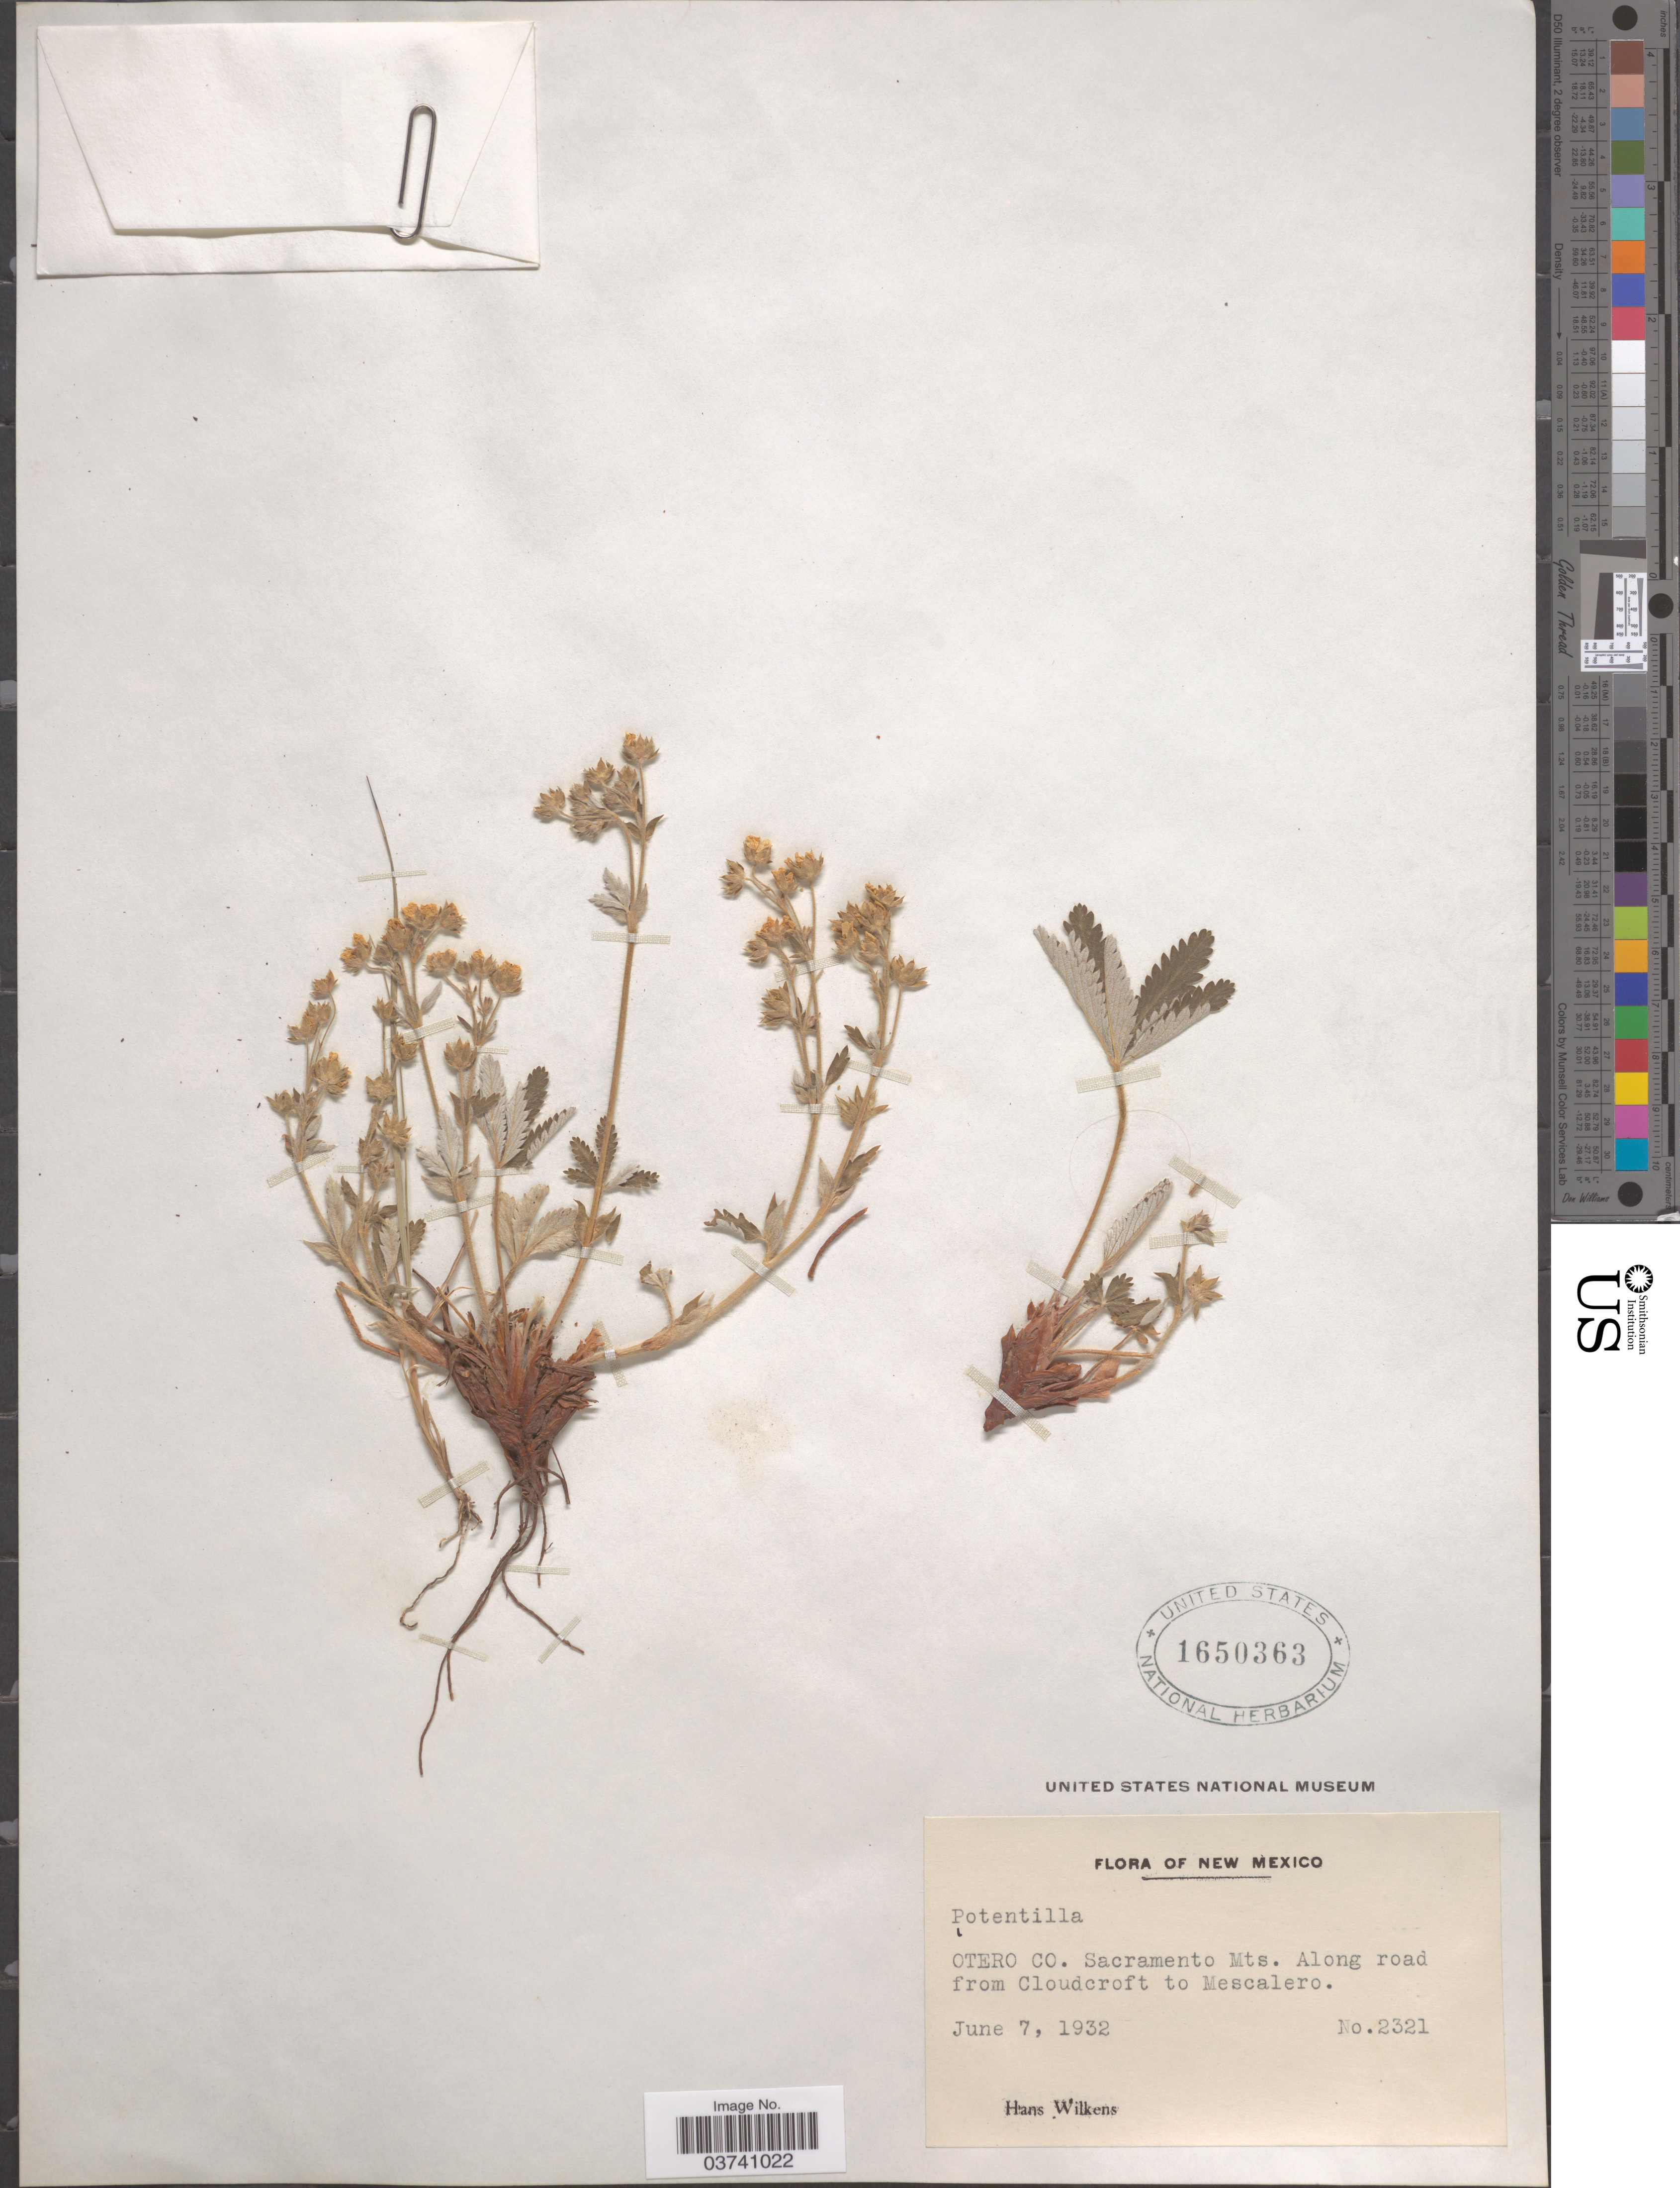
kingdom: Plantae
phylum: Tracheophyta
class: Magnoliopsida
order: Rosales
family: Rosaceae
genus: Potentilla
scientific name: Potentilla sp.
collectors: H. Wilkens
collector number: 2321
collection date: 1932-06-07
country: United States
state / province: New Mexico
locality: Otero Co. Sacramento Mts. Along road from Cloudcroft to Mescalero.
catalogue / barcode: US 1650363